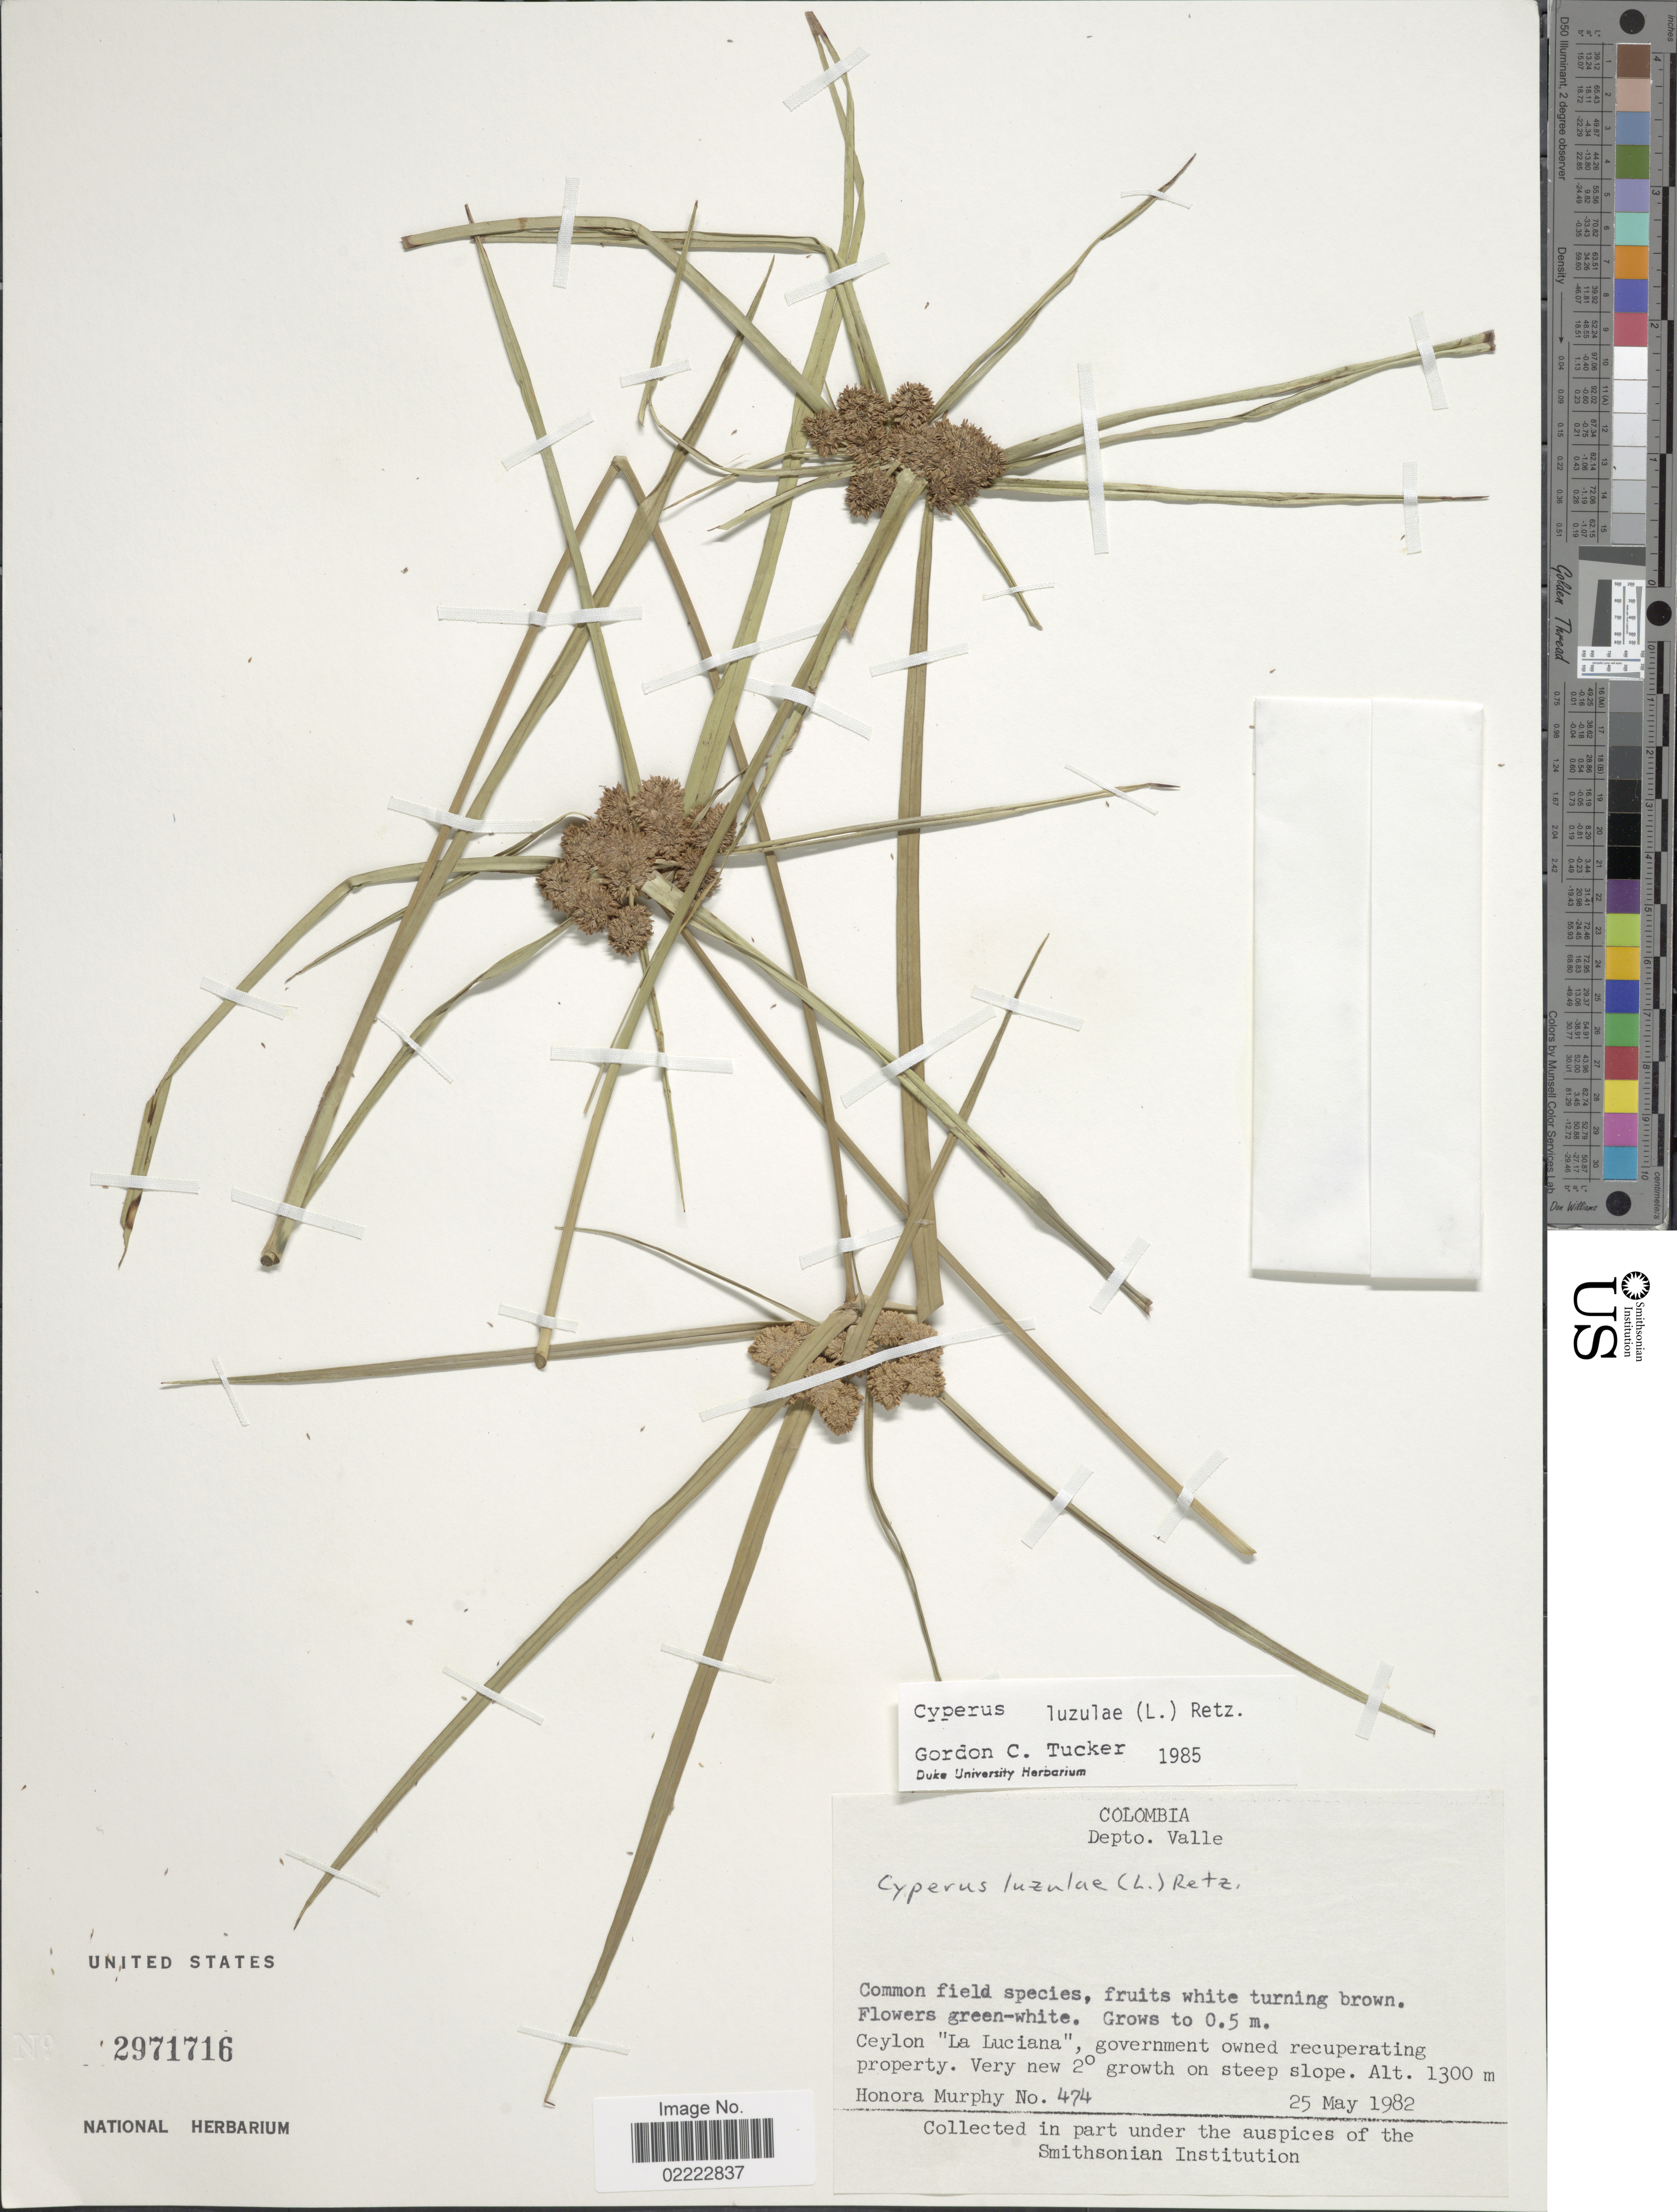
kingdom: Plantae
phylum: Tracheophyta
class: Liliopsida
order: Poales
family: Cyperaceae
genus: Cyperus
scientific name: Cyperus luzulae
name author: (L.) Rottb. ex Retz.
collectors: H. Murphy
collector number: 474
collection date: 1982-05-25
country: Colombia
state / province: Valle del Cauca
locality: Depto. Valle. Ceylon "La Luciana"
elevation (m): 1300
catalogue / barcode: US 2971716